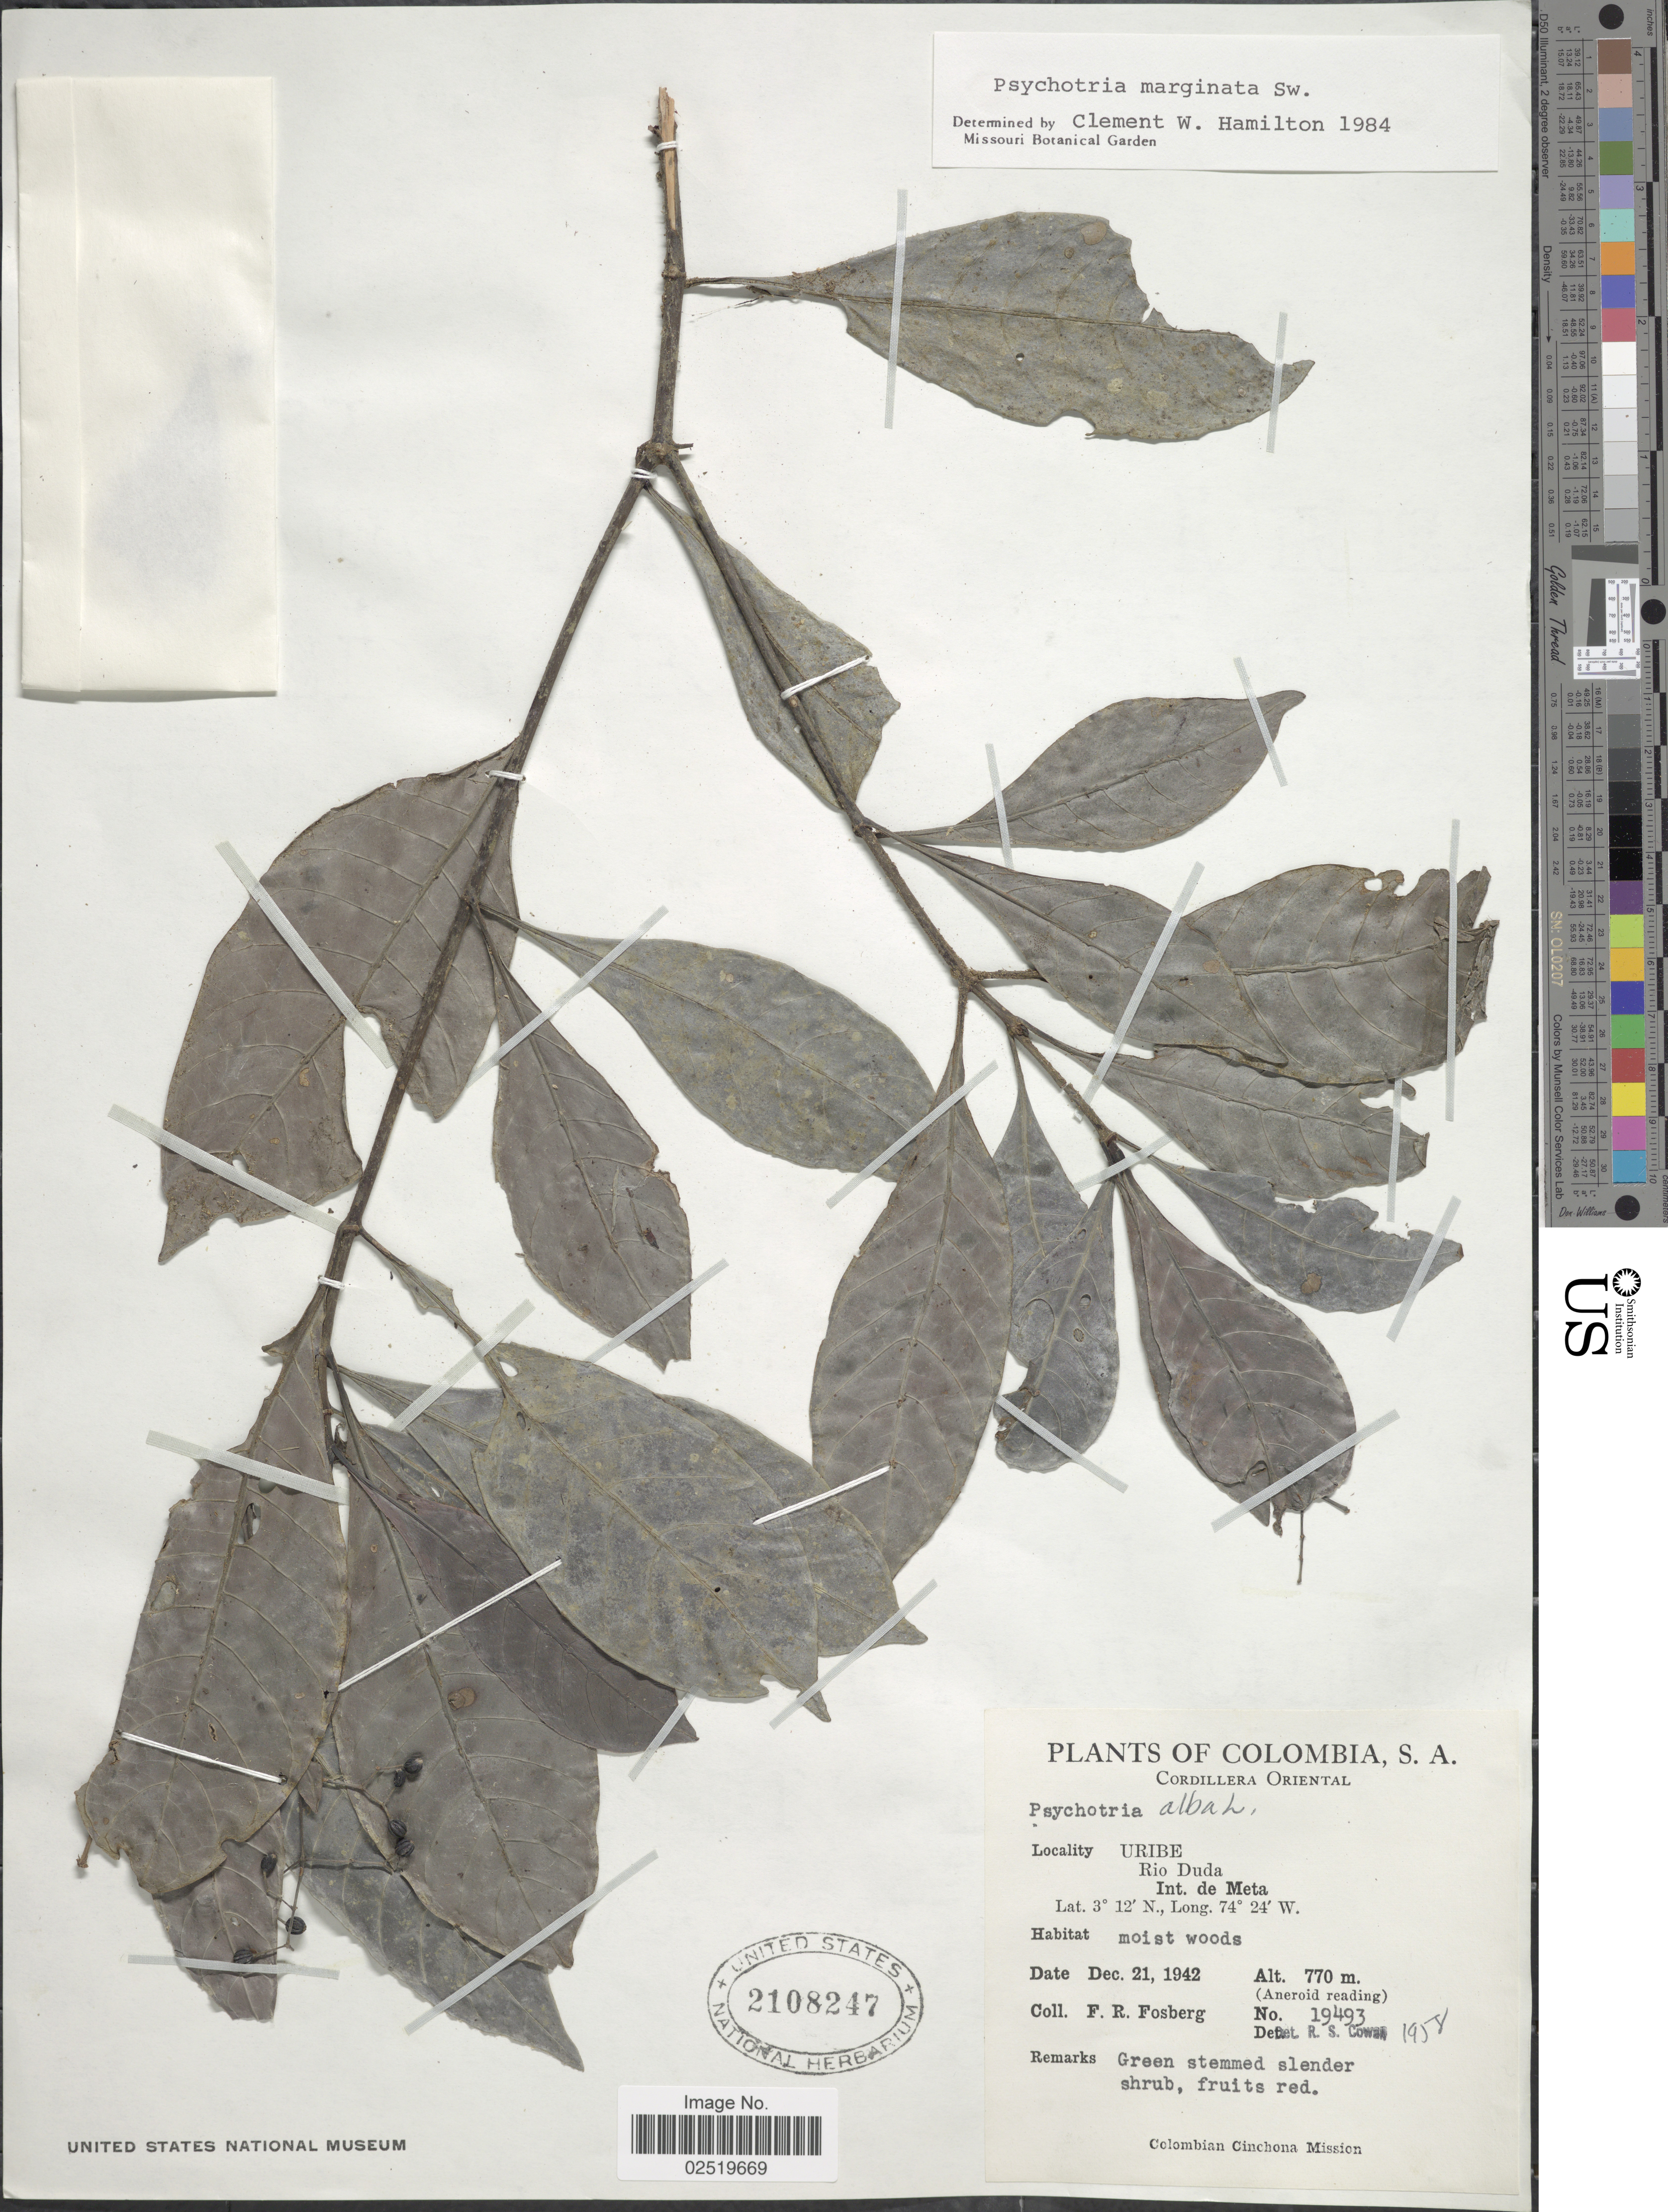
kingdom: Plantae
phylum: Tracheophyta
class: Magnoliopsida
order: Gentianales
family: Rubiaceae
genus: Psychotria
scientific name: Psychotria marginata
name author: Sw.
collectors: F. R. Fosberg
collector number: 19493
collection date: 1942-12-21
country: Colombia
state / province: Meta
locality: Cordillera Oriental, Uribe, Rio Duda, Int. del Meta.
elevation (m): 770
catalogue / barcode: US 2108247